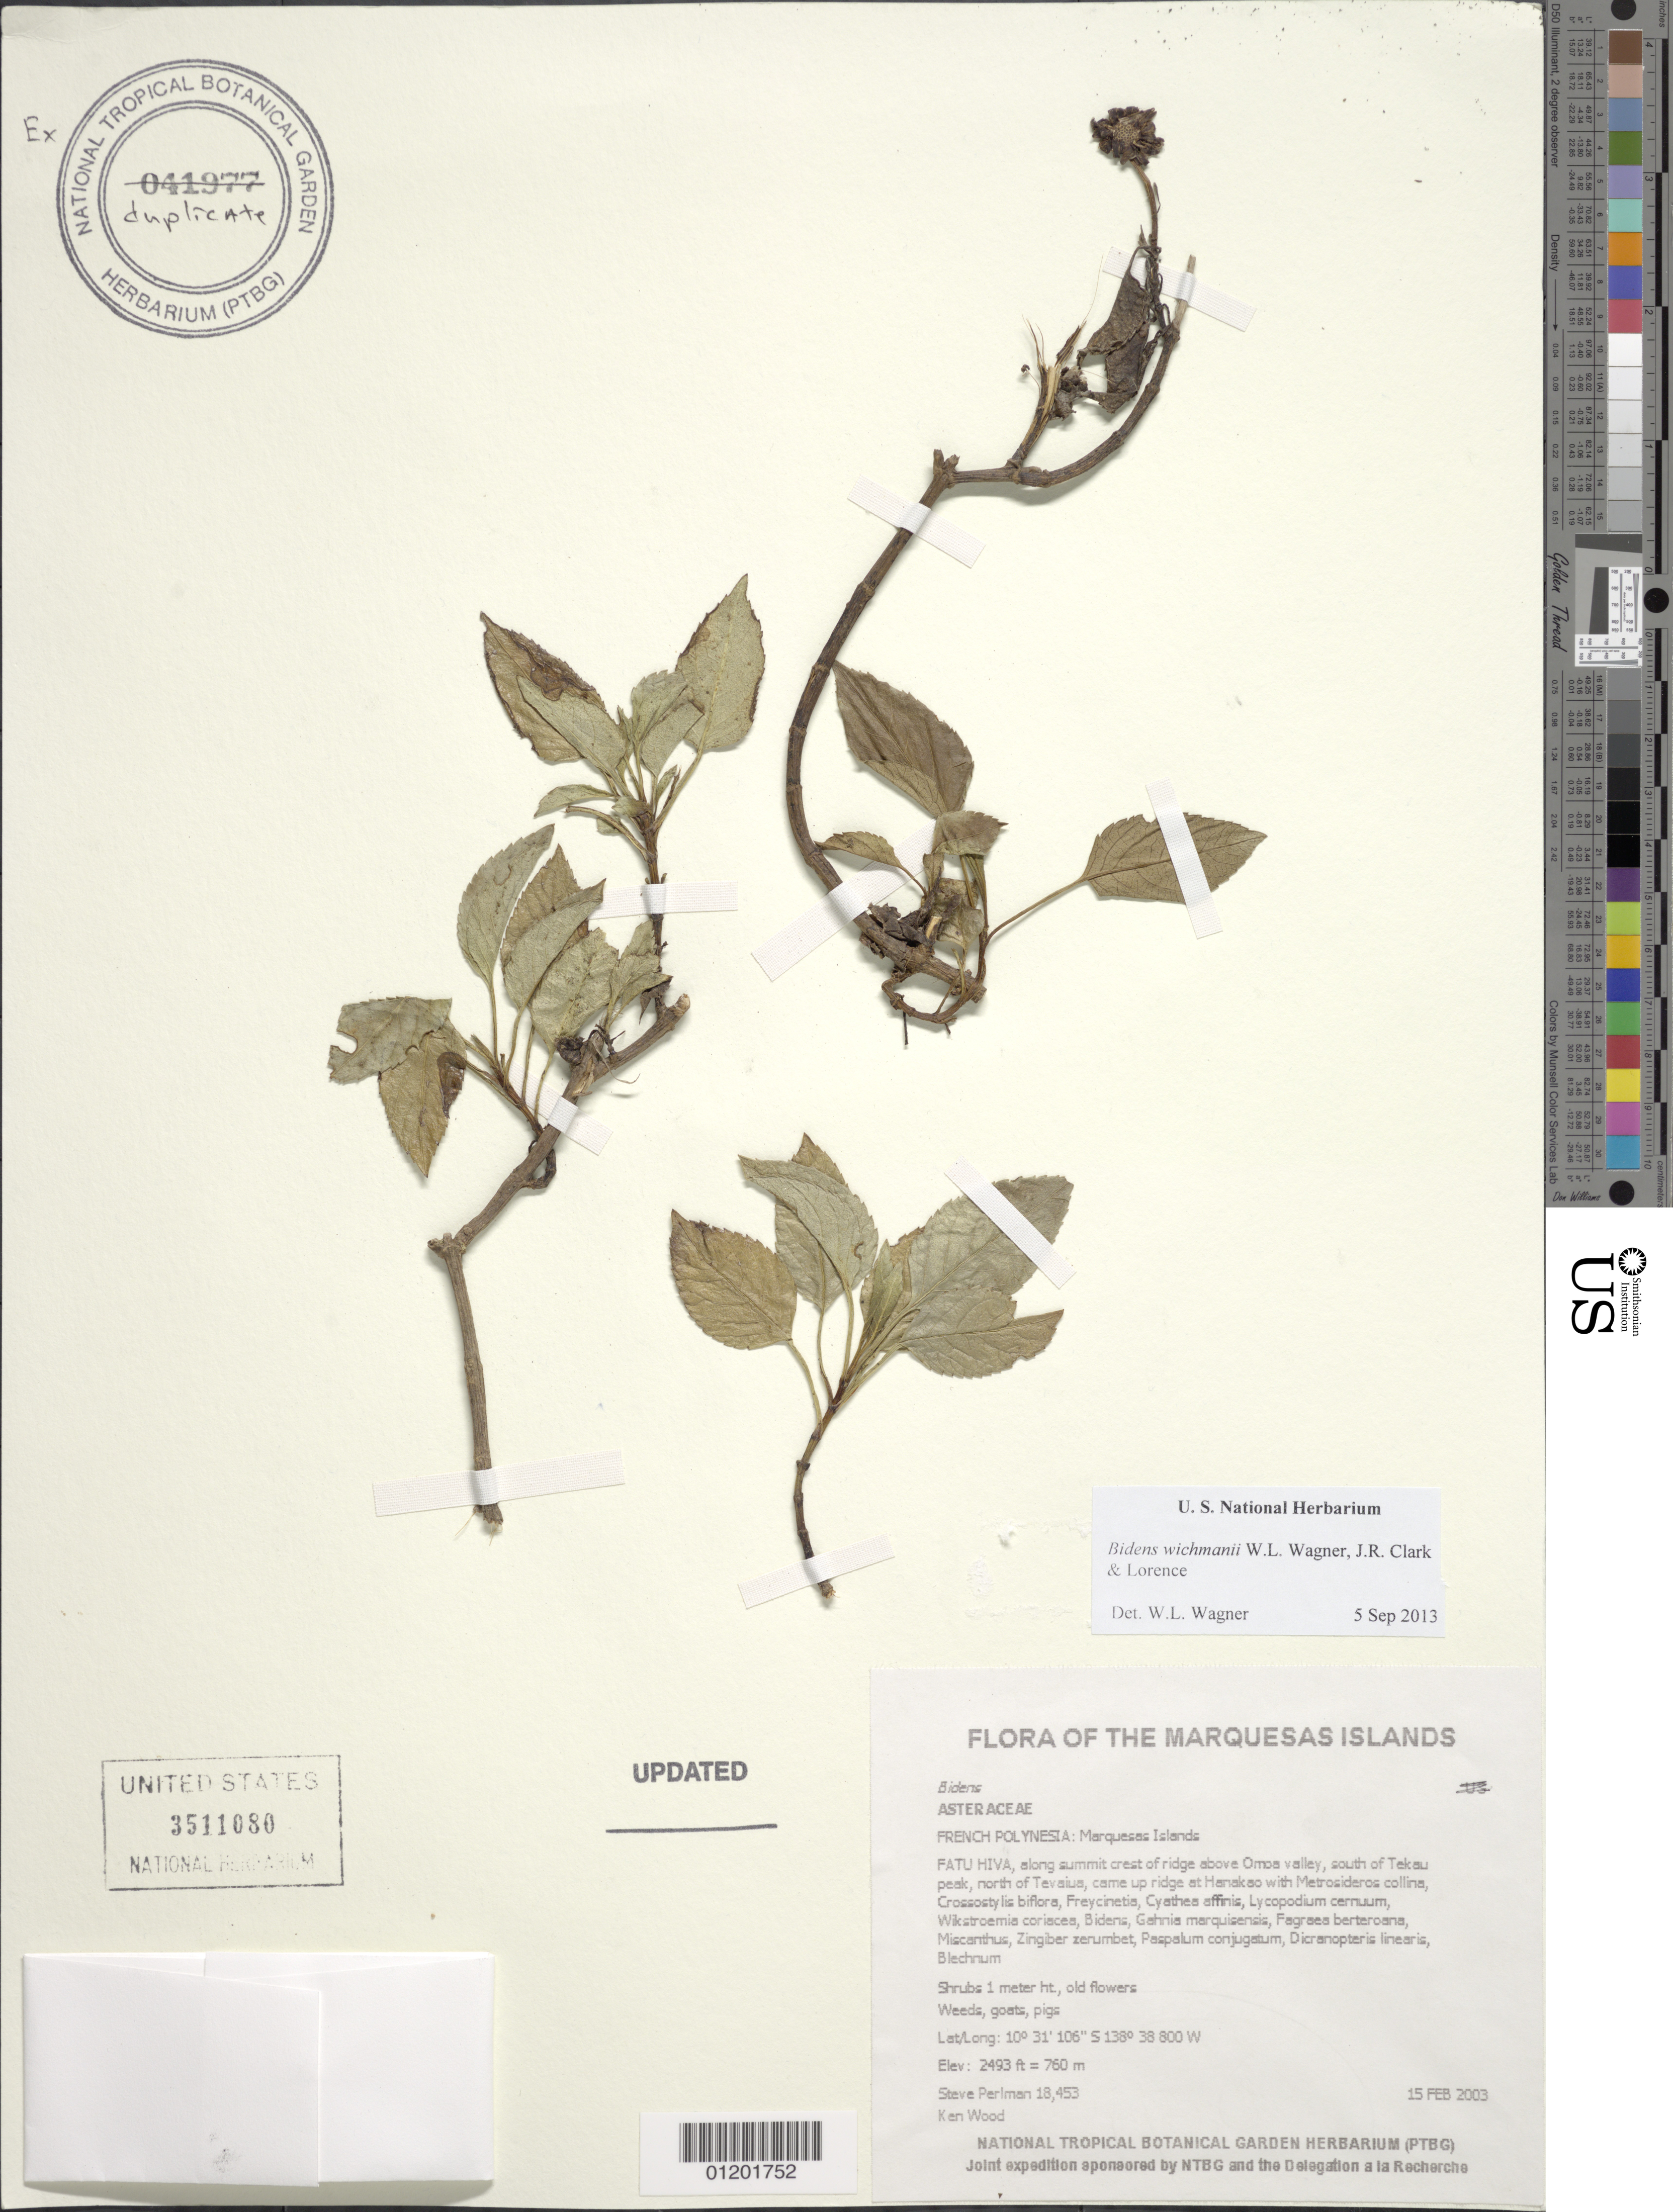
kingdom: Plantae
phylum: Tracheophyta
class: Magnoliopsida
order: Asterales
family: Asteraceae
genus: Bidens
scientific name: Bidens wichmanii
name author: W.L. Wagner et al.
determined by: Wagner, W. L., (BOT), Smithsonian Institution - National Museum of Natural History (UNITED STATES)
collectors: S. P. Perlman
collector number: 18453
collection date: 2003-02-15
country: French Polynesia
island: Fatu Hiva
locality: along summit crest of ridge above Omoa valley, south of Tekau peak, north of Tevaiua, came up ridge at Hanakao with Metrosideros collina, Crossostylis biflora, Freycinetia, Cyathea affinis, Lycopodium cernuum, Wikstroemia coriacea, Bidens, Gahnia marquise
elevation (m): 760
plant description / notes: Weeds, goats, pigs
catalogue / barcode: US 3511080